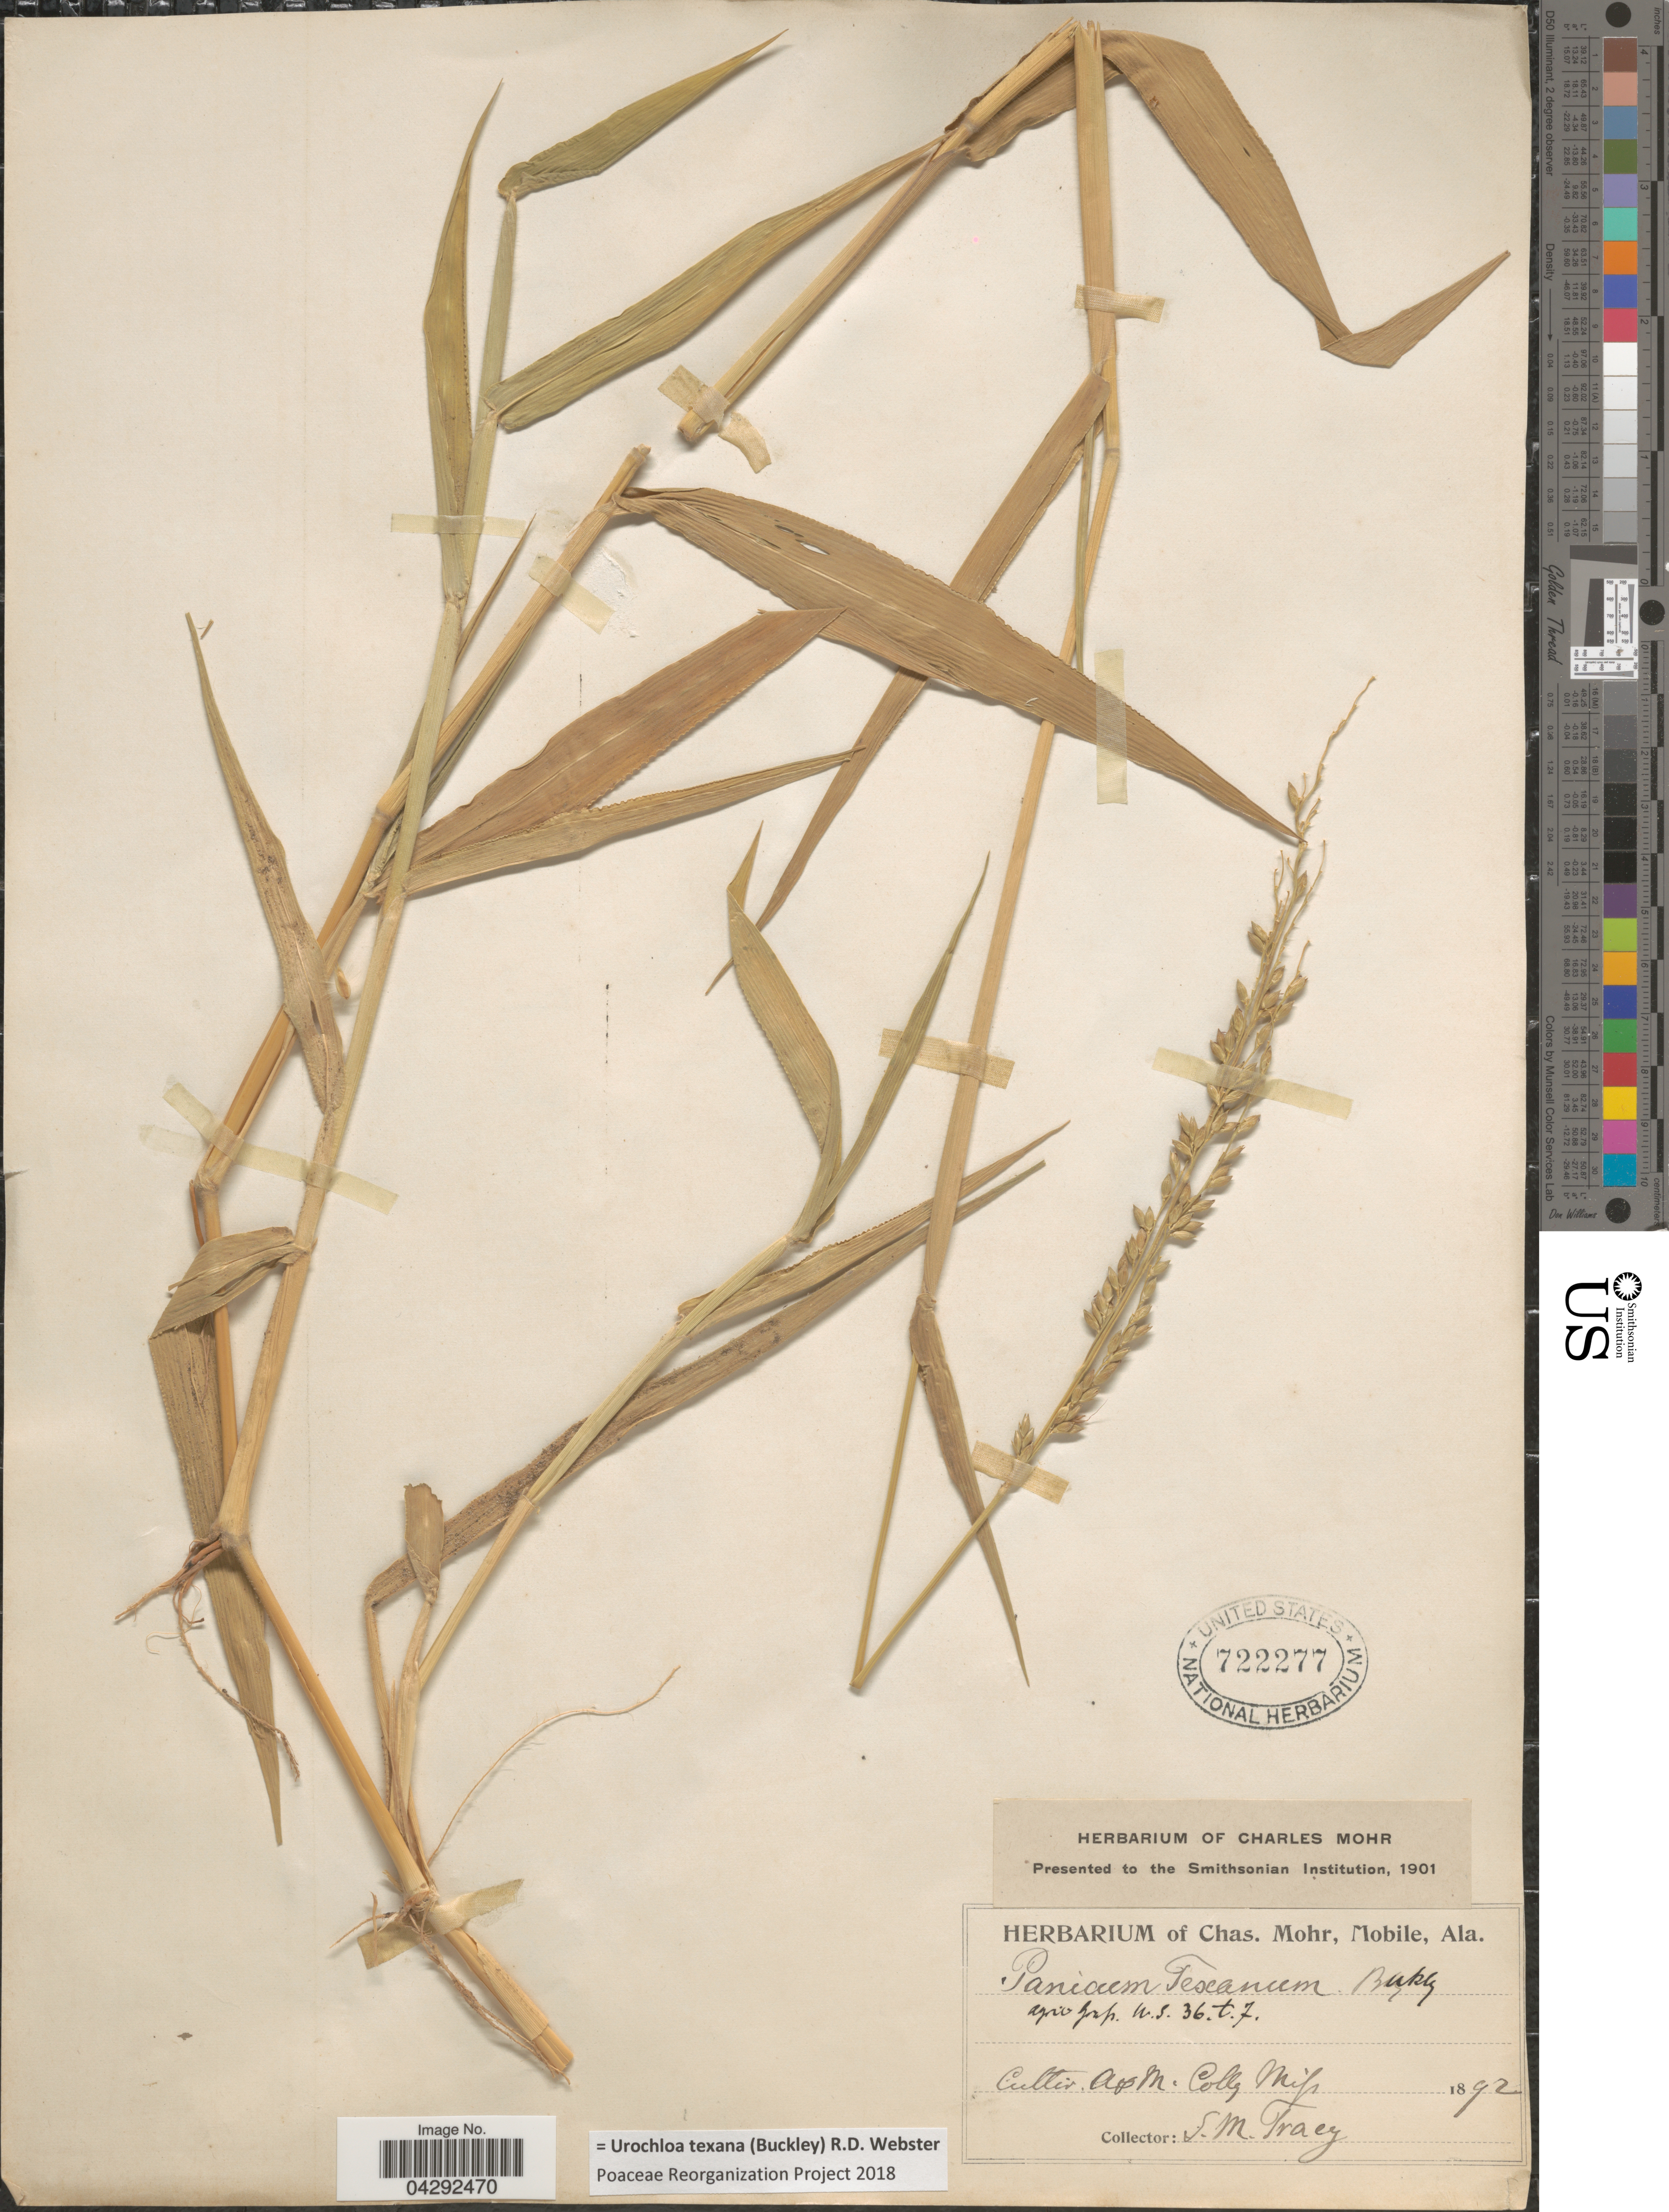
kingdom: Plantae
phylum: Tracheophyta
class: Liliopsida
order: Poales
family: Poaceae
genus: Urochloa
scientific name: Urochloa texana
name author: (Buckley) R.D. Webster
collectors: S. M. Tracy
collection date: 1892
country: United States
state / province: Mississippi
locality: Cultiv. A & M. College Miss.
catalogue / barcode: US 722277